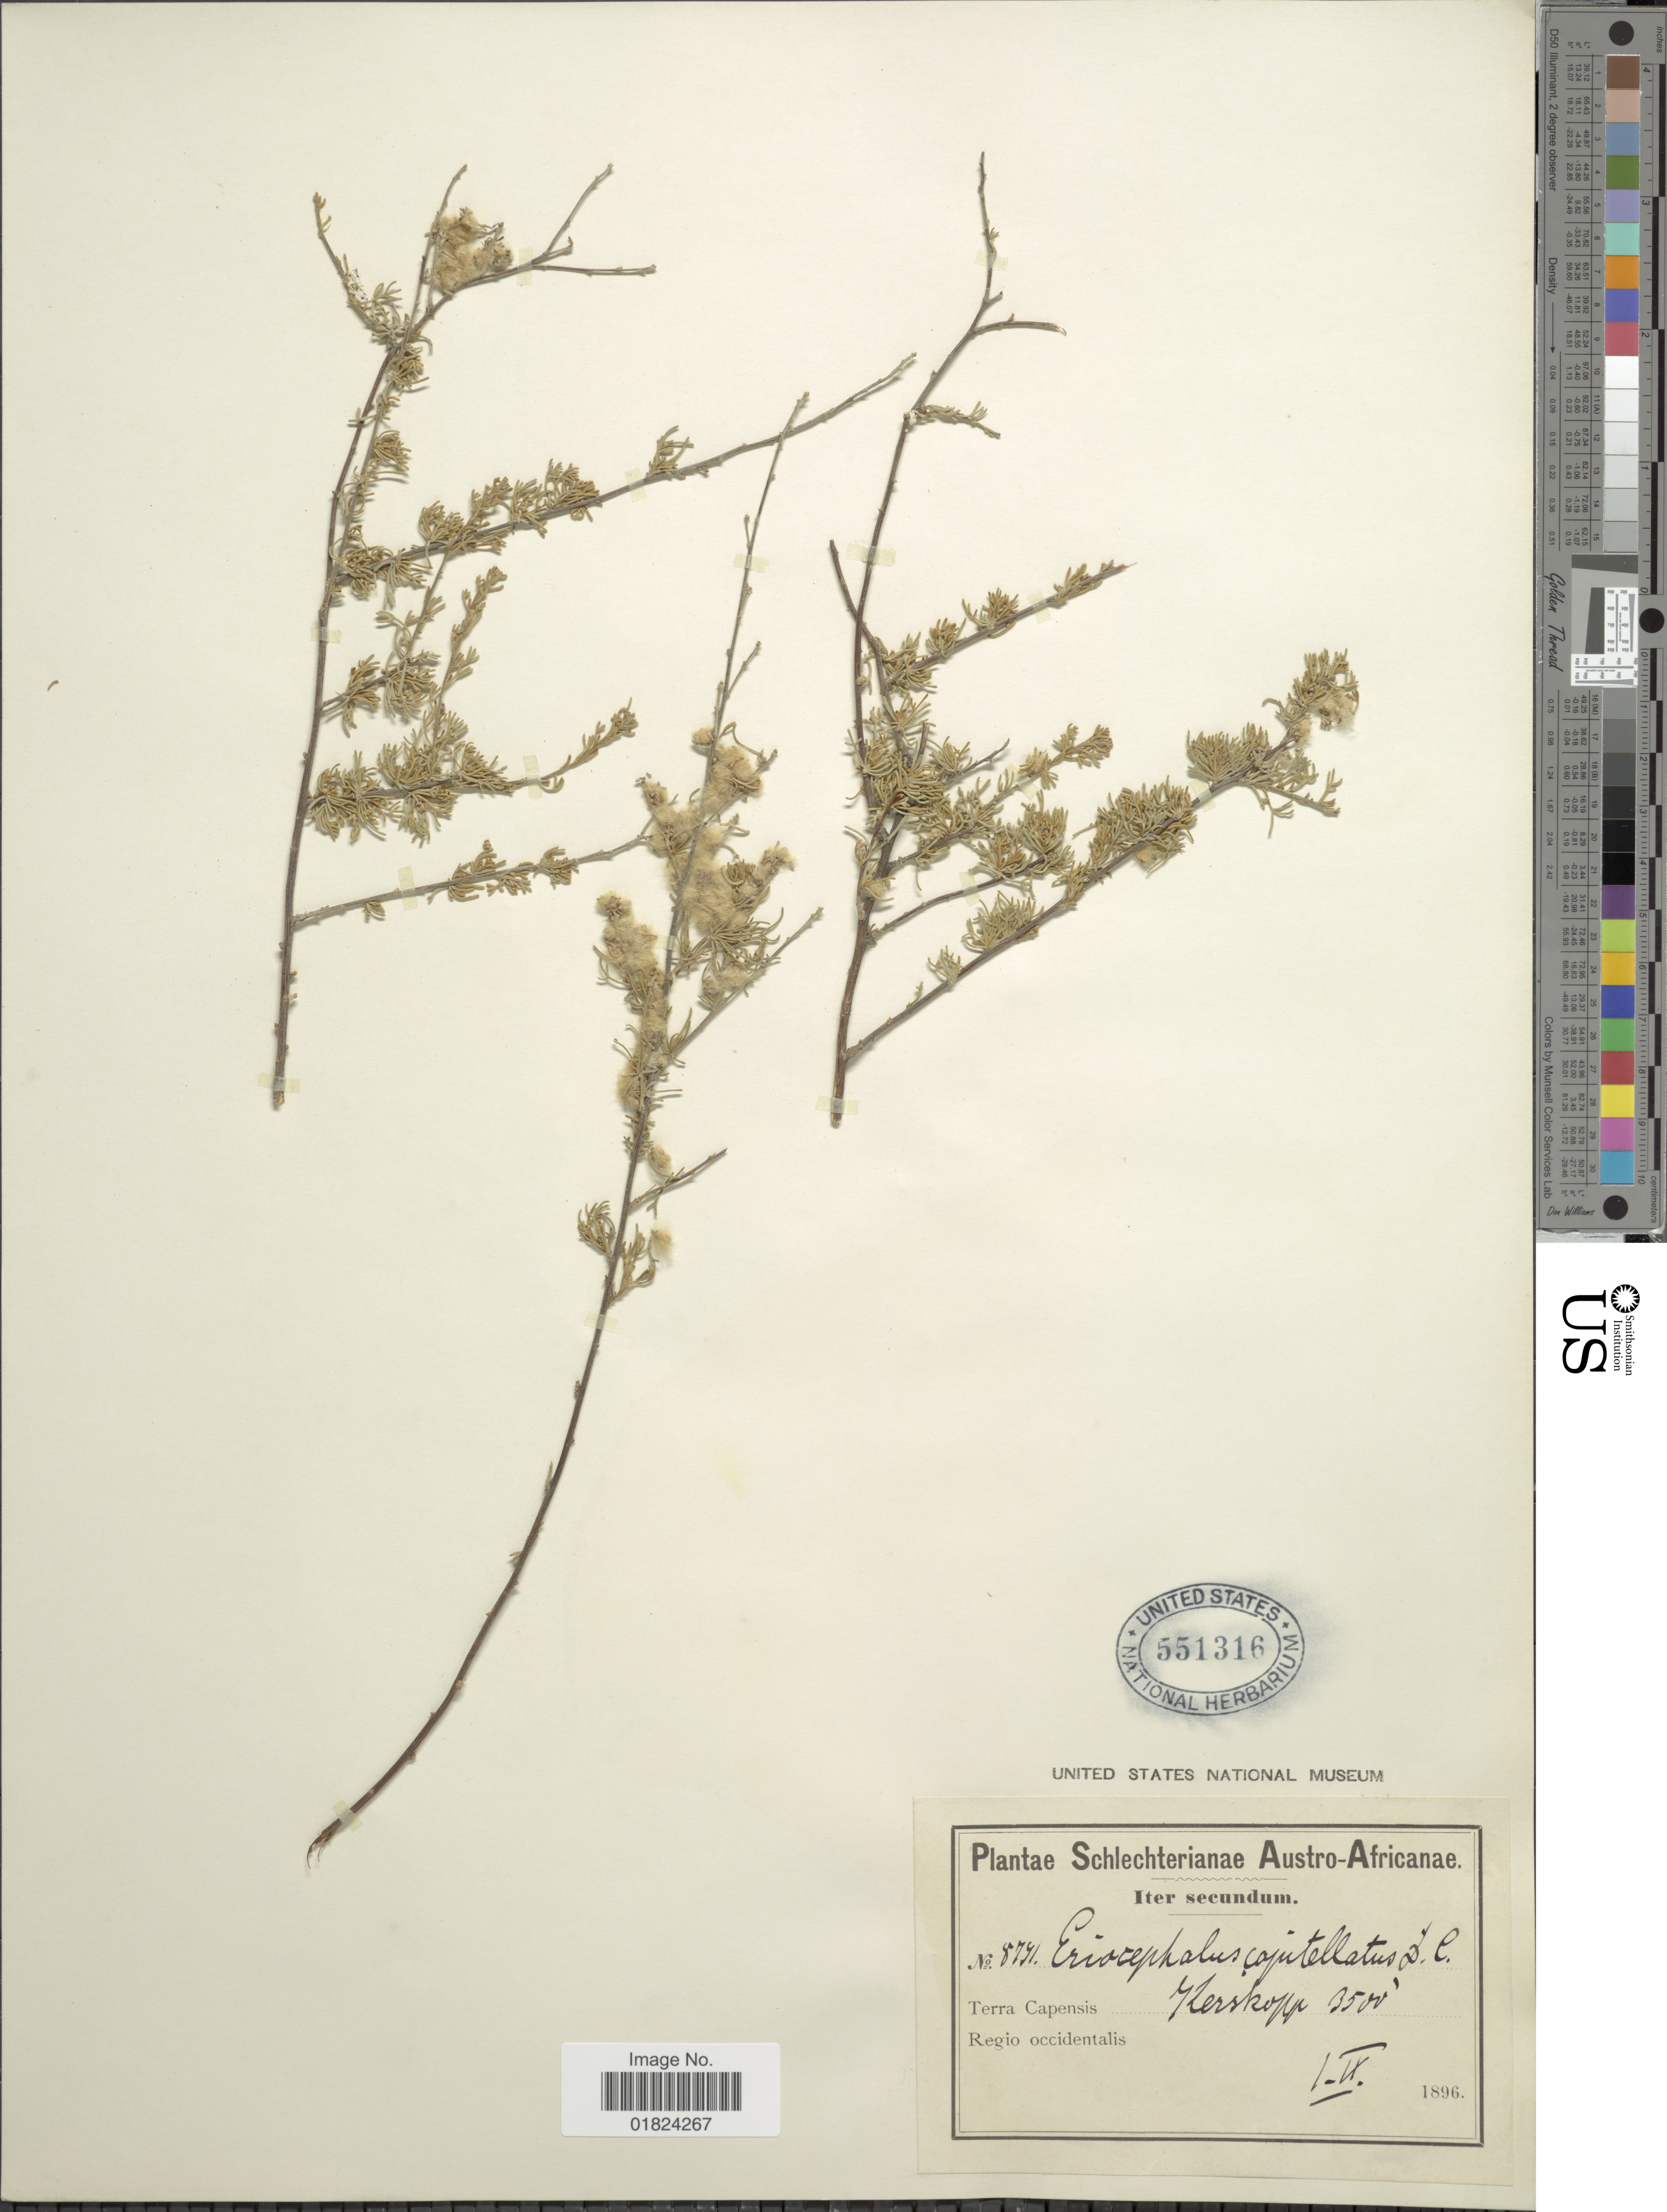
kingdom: Plantae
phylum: Tracheophyta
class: Magnoliopsida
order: Asterales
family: Asteraceae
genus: Eriocephalus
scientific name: Eriocephalus capitellatus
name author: DC.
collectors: Schlechter, --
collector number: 8791*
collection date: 1896-09-01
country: South Africa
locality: Austro-Africanae, iter secundum, Terra Capensis Kerskopp, regio occidentalis.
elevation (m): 1067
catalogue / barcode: US 551316